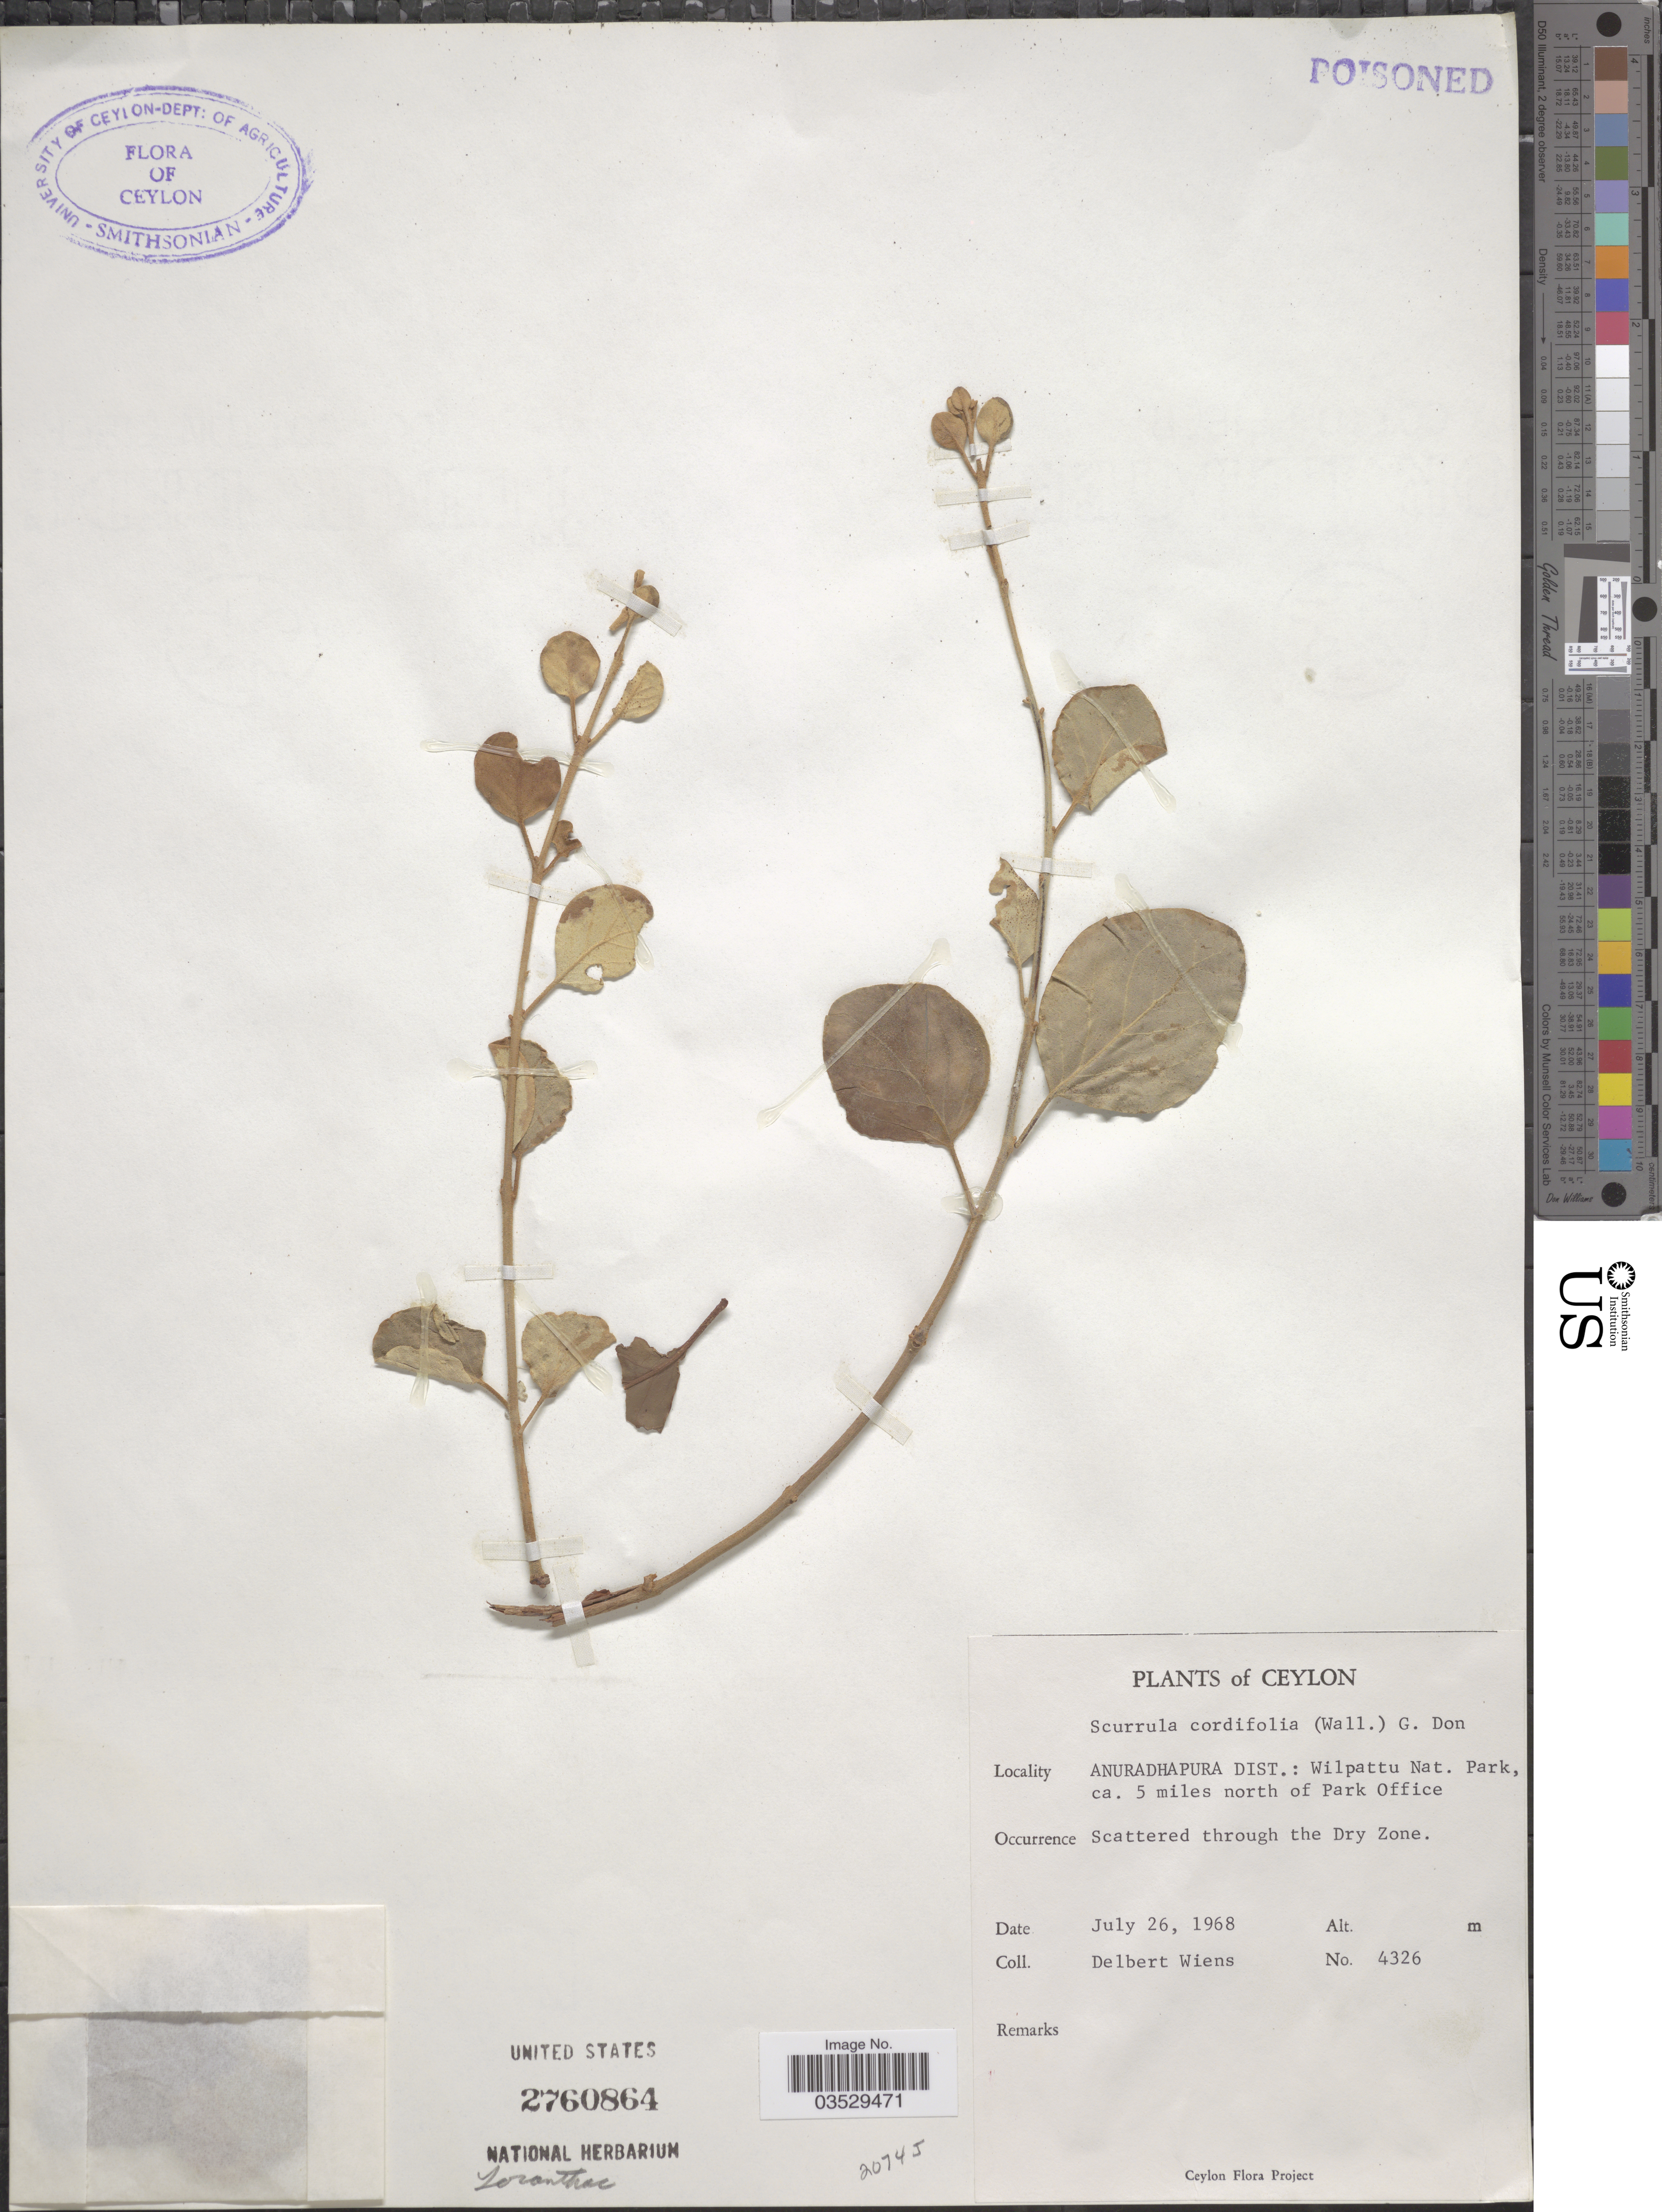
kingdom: Plantae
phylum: Tracheophyta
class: Magnoliopsida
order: Santalales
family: Loranthaceae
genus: Scurrula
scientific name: Scurrula cordifolia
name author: G. Don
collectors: D. Wiens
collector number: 4326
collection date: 1968-07-26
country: Sri Lanka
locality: Ceylon. Anuradhapura Dist.: Wilpattu Nat. Park, ca. 5 miles north of Park Office.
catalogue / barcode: US 2760864